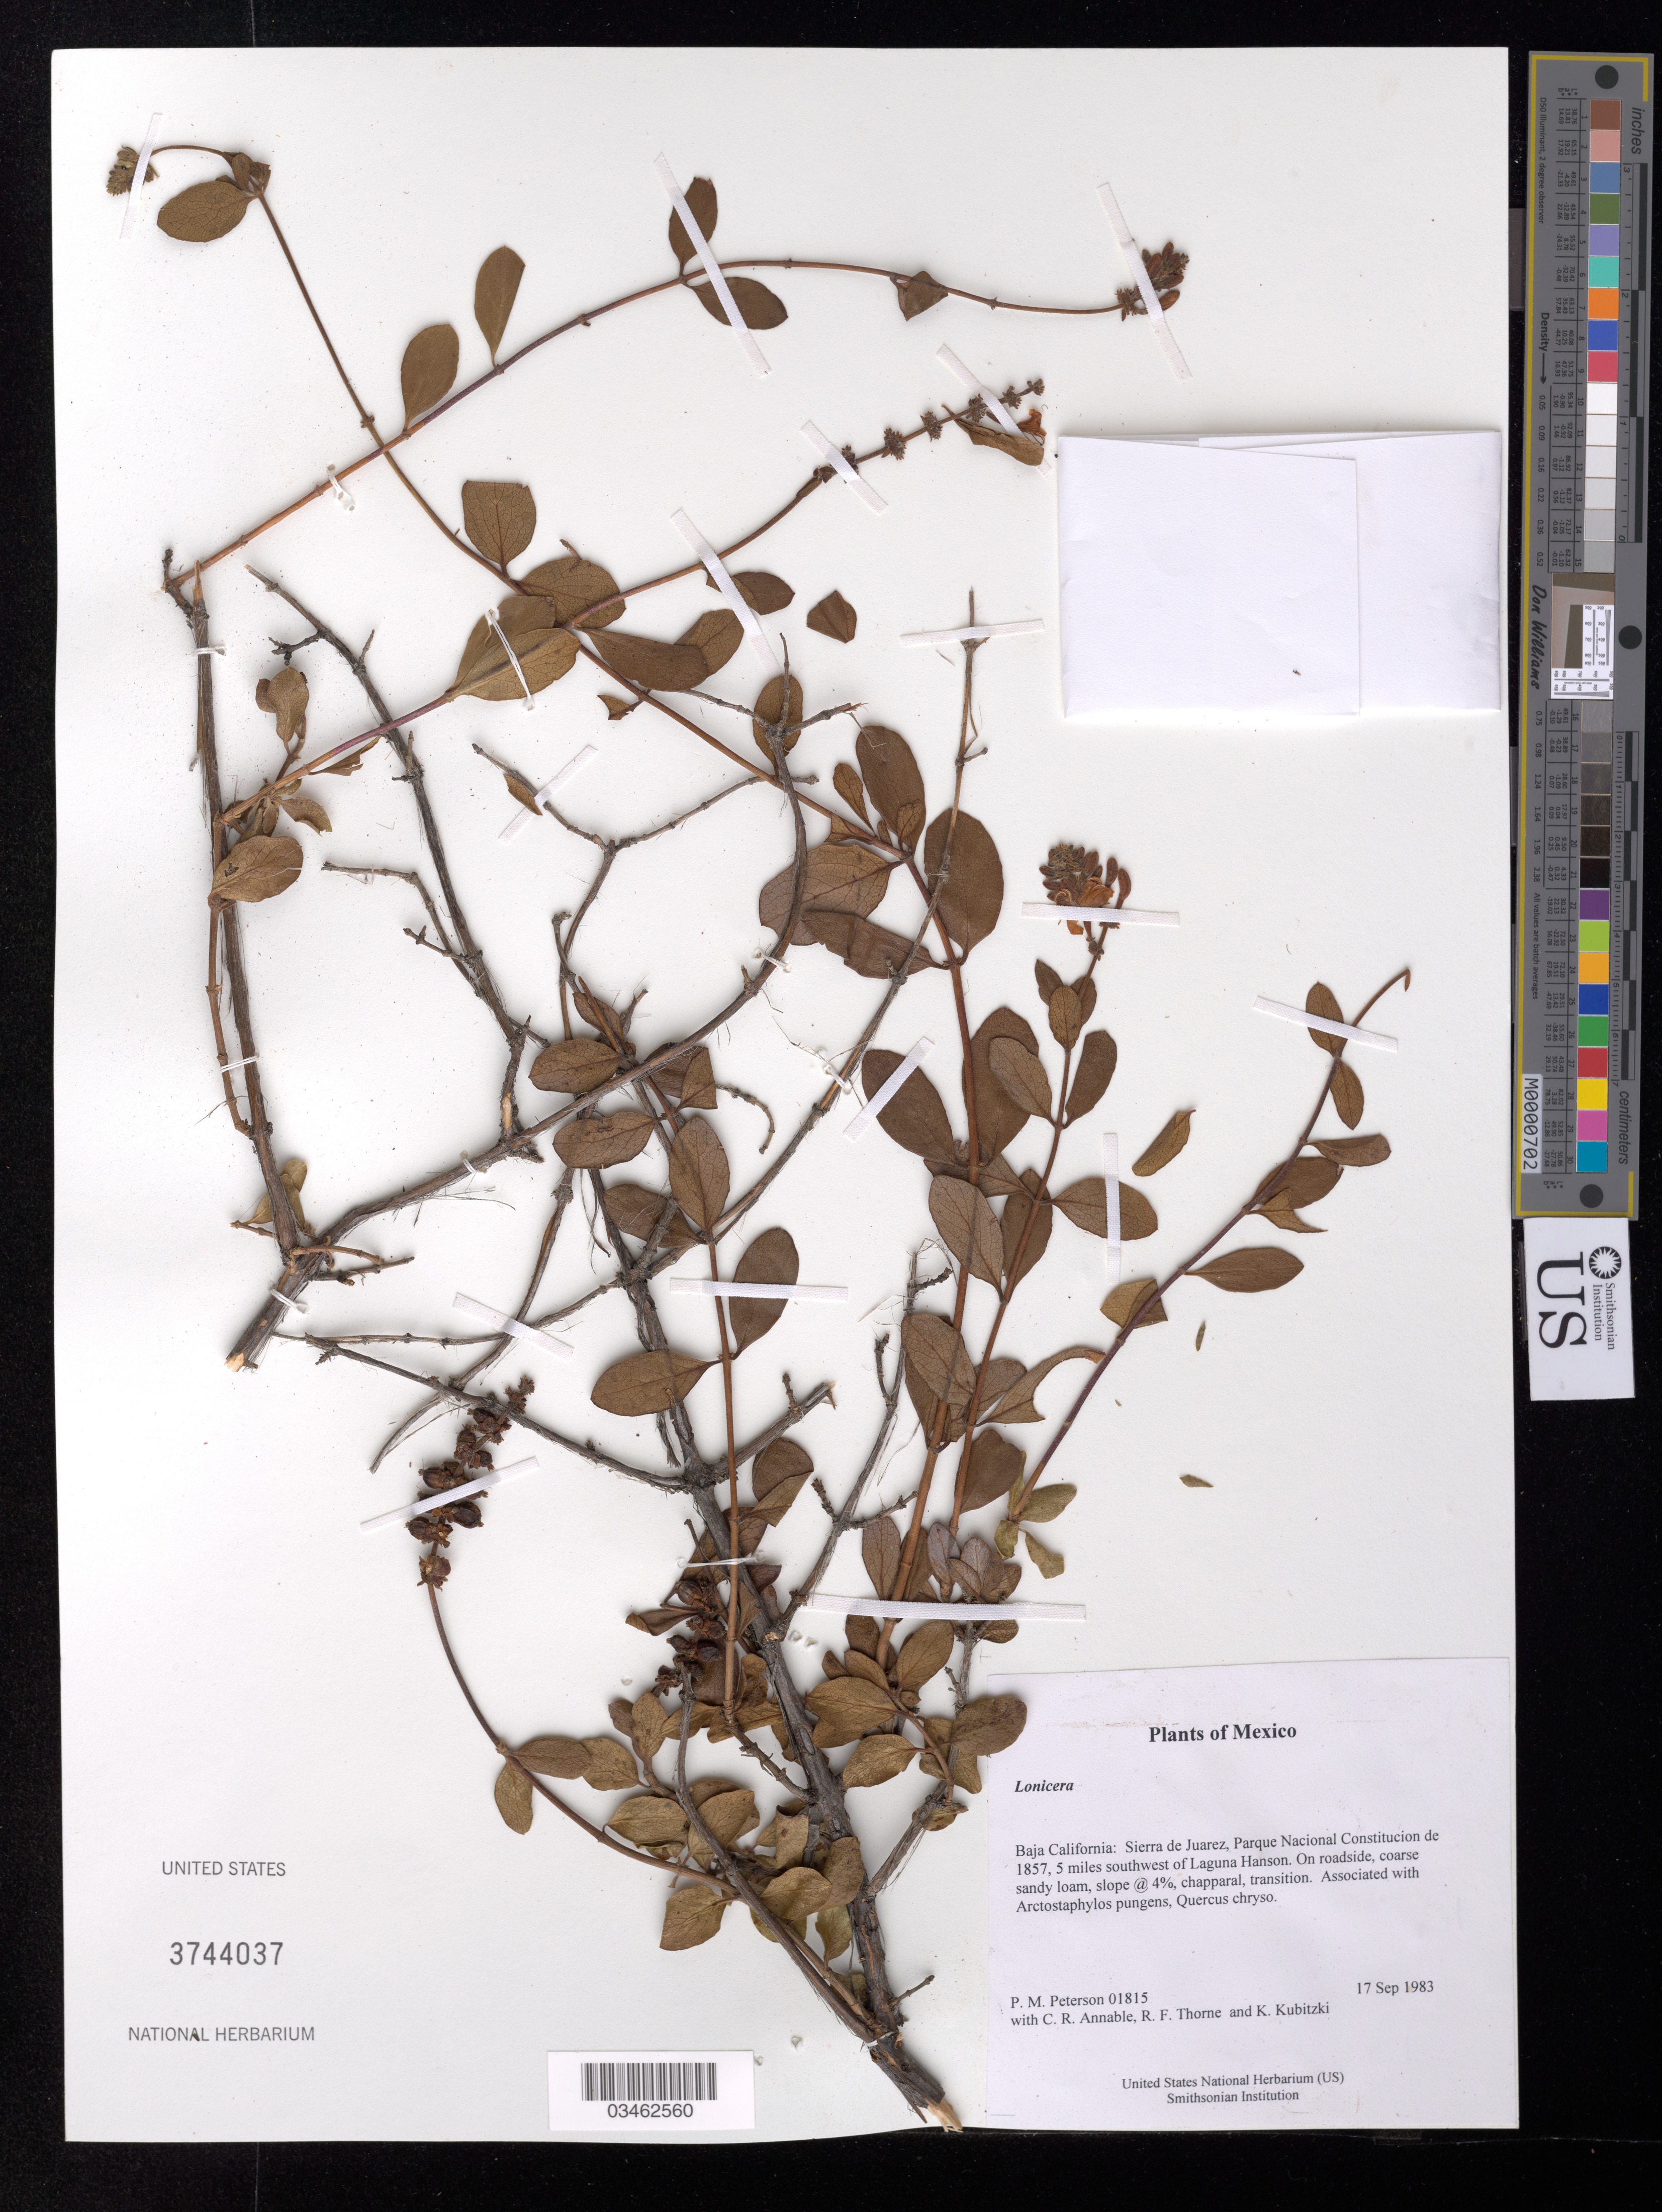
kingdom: Plantae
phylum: Tracheophyta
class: Magnoliopsida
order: Dipsacales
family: Caprifoliaceae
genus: Lonicera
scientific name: Lonicera sp.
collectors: P. M. Peterson, C. R. Annable, R. F. Thorne & K. Kubitzki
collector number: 01815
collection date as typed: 17 Sep 1983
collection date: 1983-09-17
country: Mexico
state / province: Baja California Norte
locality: Sierra de Juarez, Parque Nacional Constitucion de 1857, 5 miles southwest of Laguna Hanson.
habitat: On roadside, coarse sandy loam, slope @ 4%, chapparal, transition. Associated with Arctostaphylos pungens, Quercus chryso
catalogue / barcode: US 3744037